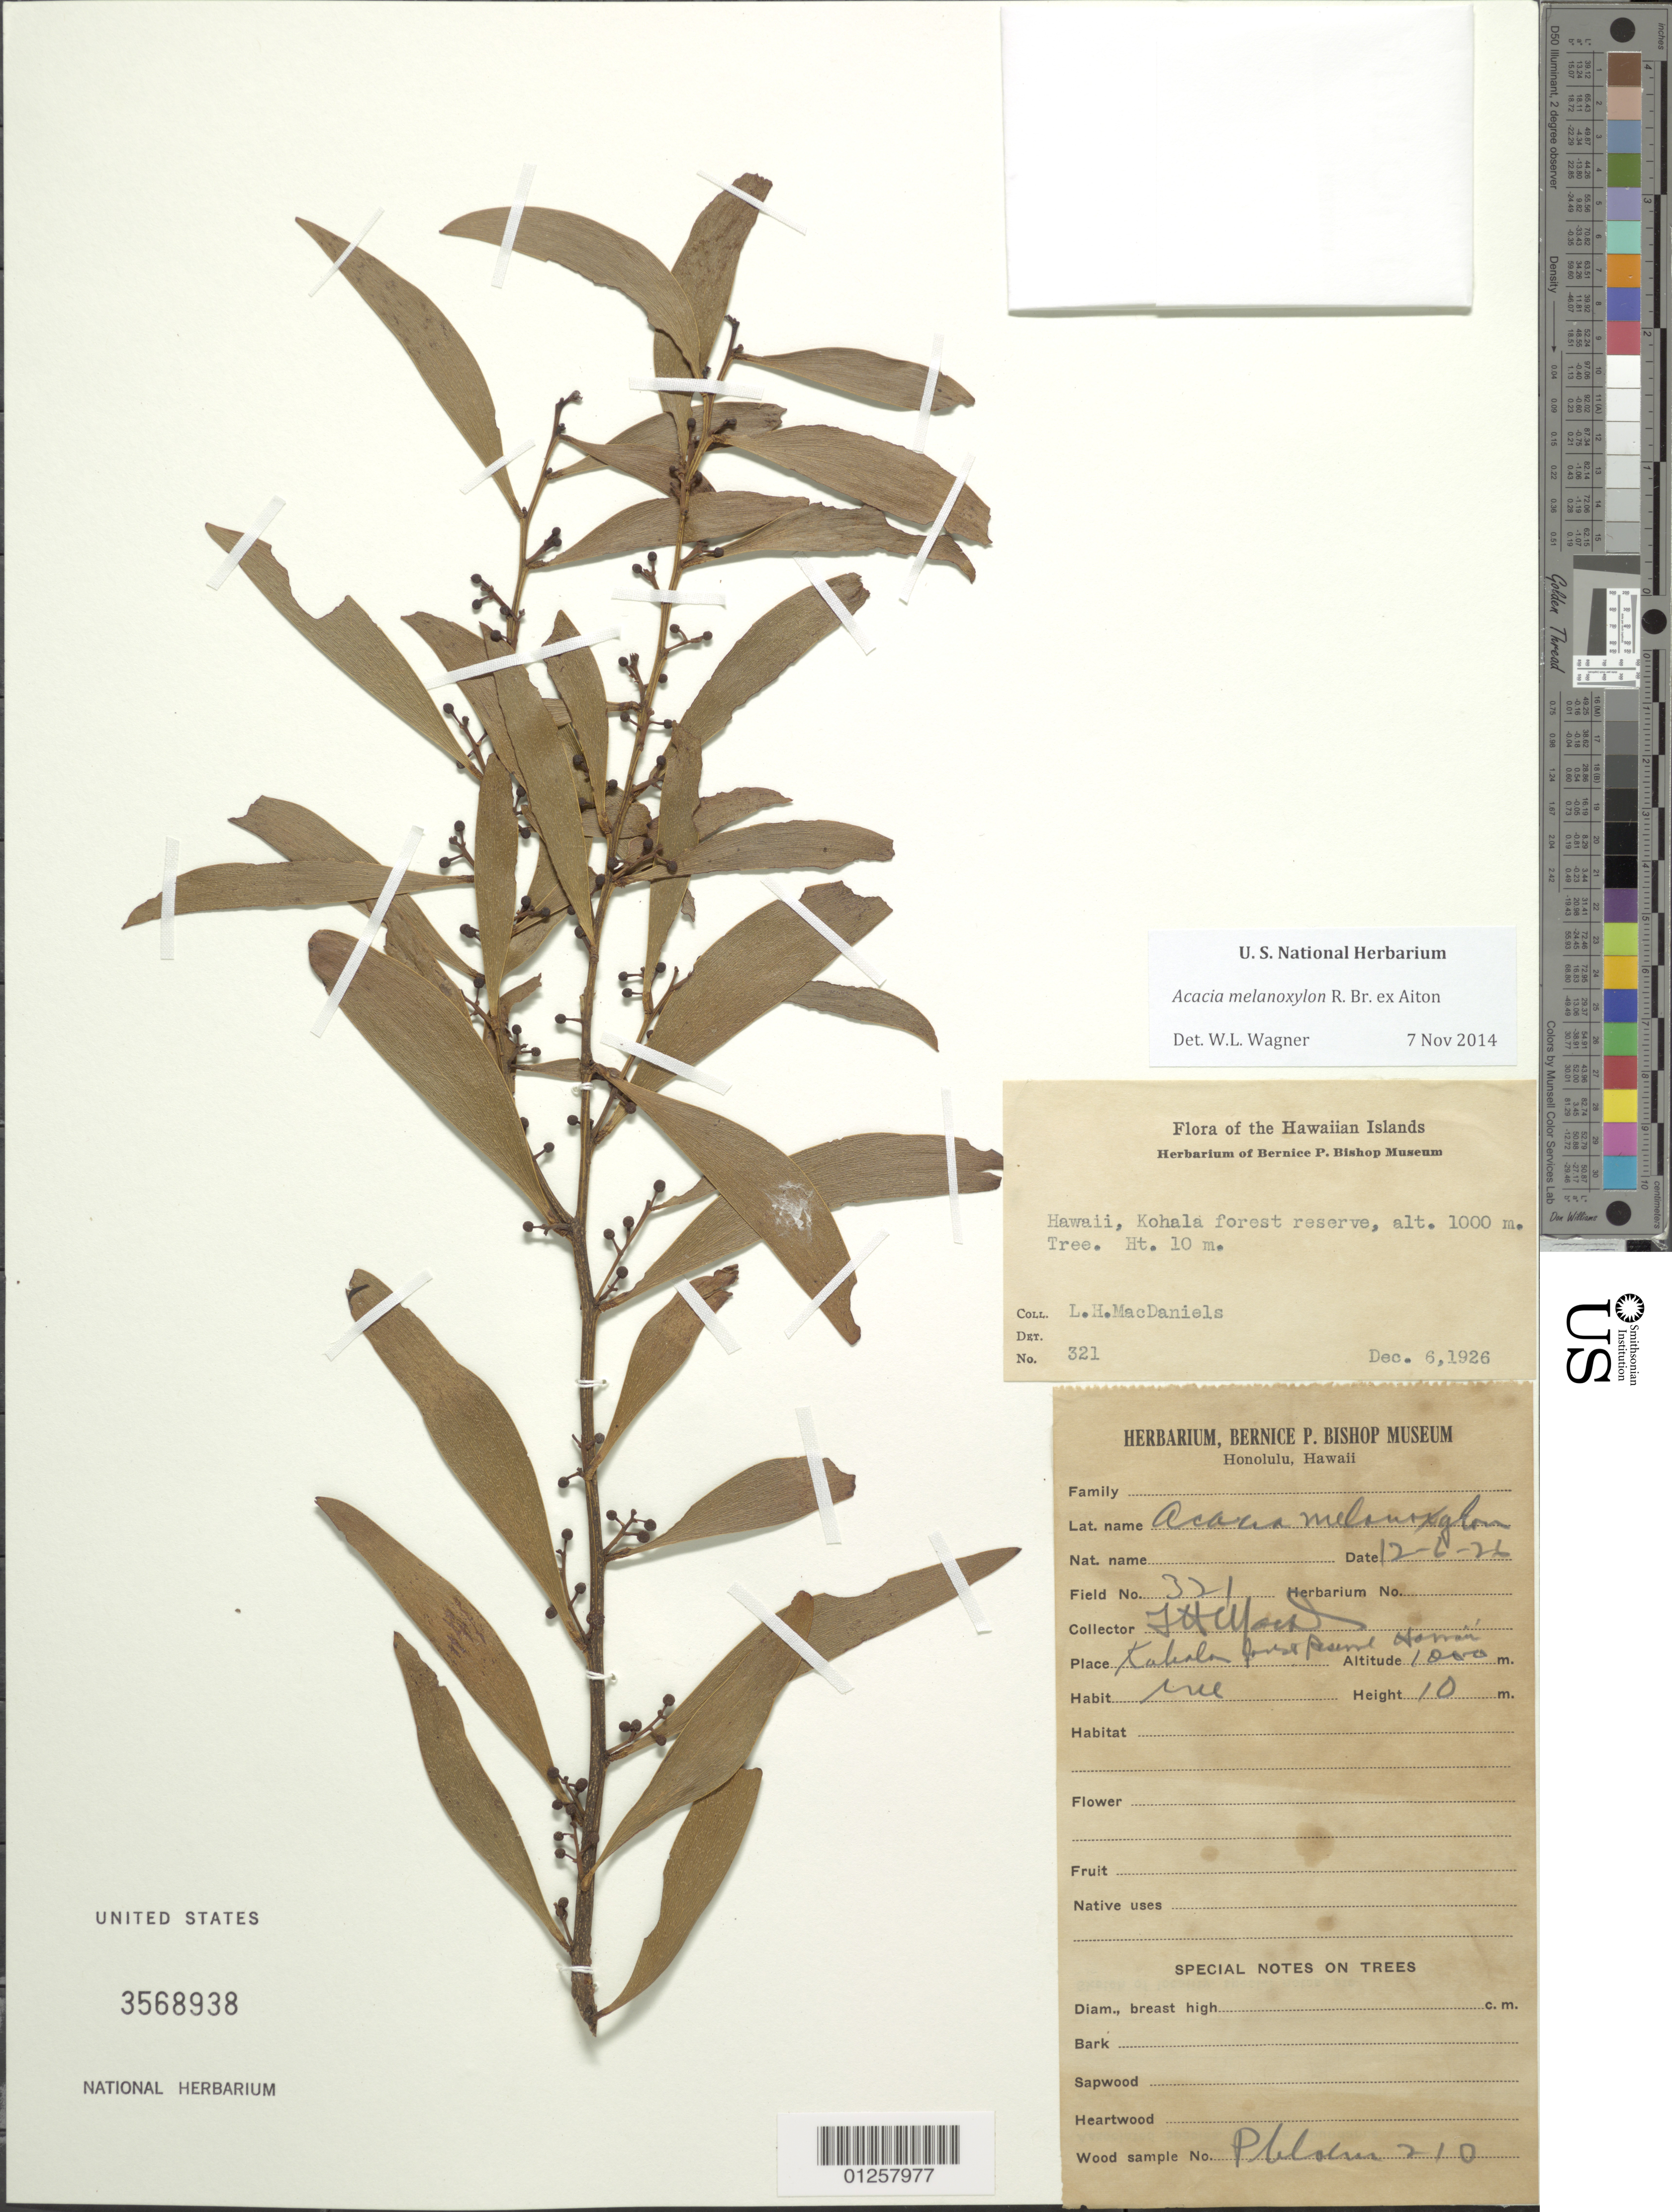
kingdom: Plantae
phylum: Tracheophyta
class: Magnoliopsida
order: Fabales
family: Fabaceae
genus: Acacia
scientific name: Acacia melanoxylon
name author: R. Br.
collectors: L. MacDaniels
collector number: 321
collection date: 1926-12-06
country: United States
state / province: Hawaii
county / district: Hawaii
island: Hawaii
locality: Kohala Forest Reserve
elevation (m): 600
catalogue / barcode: US 3568938